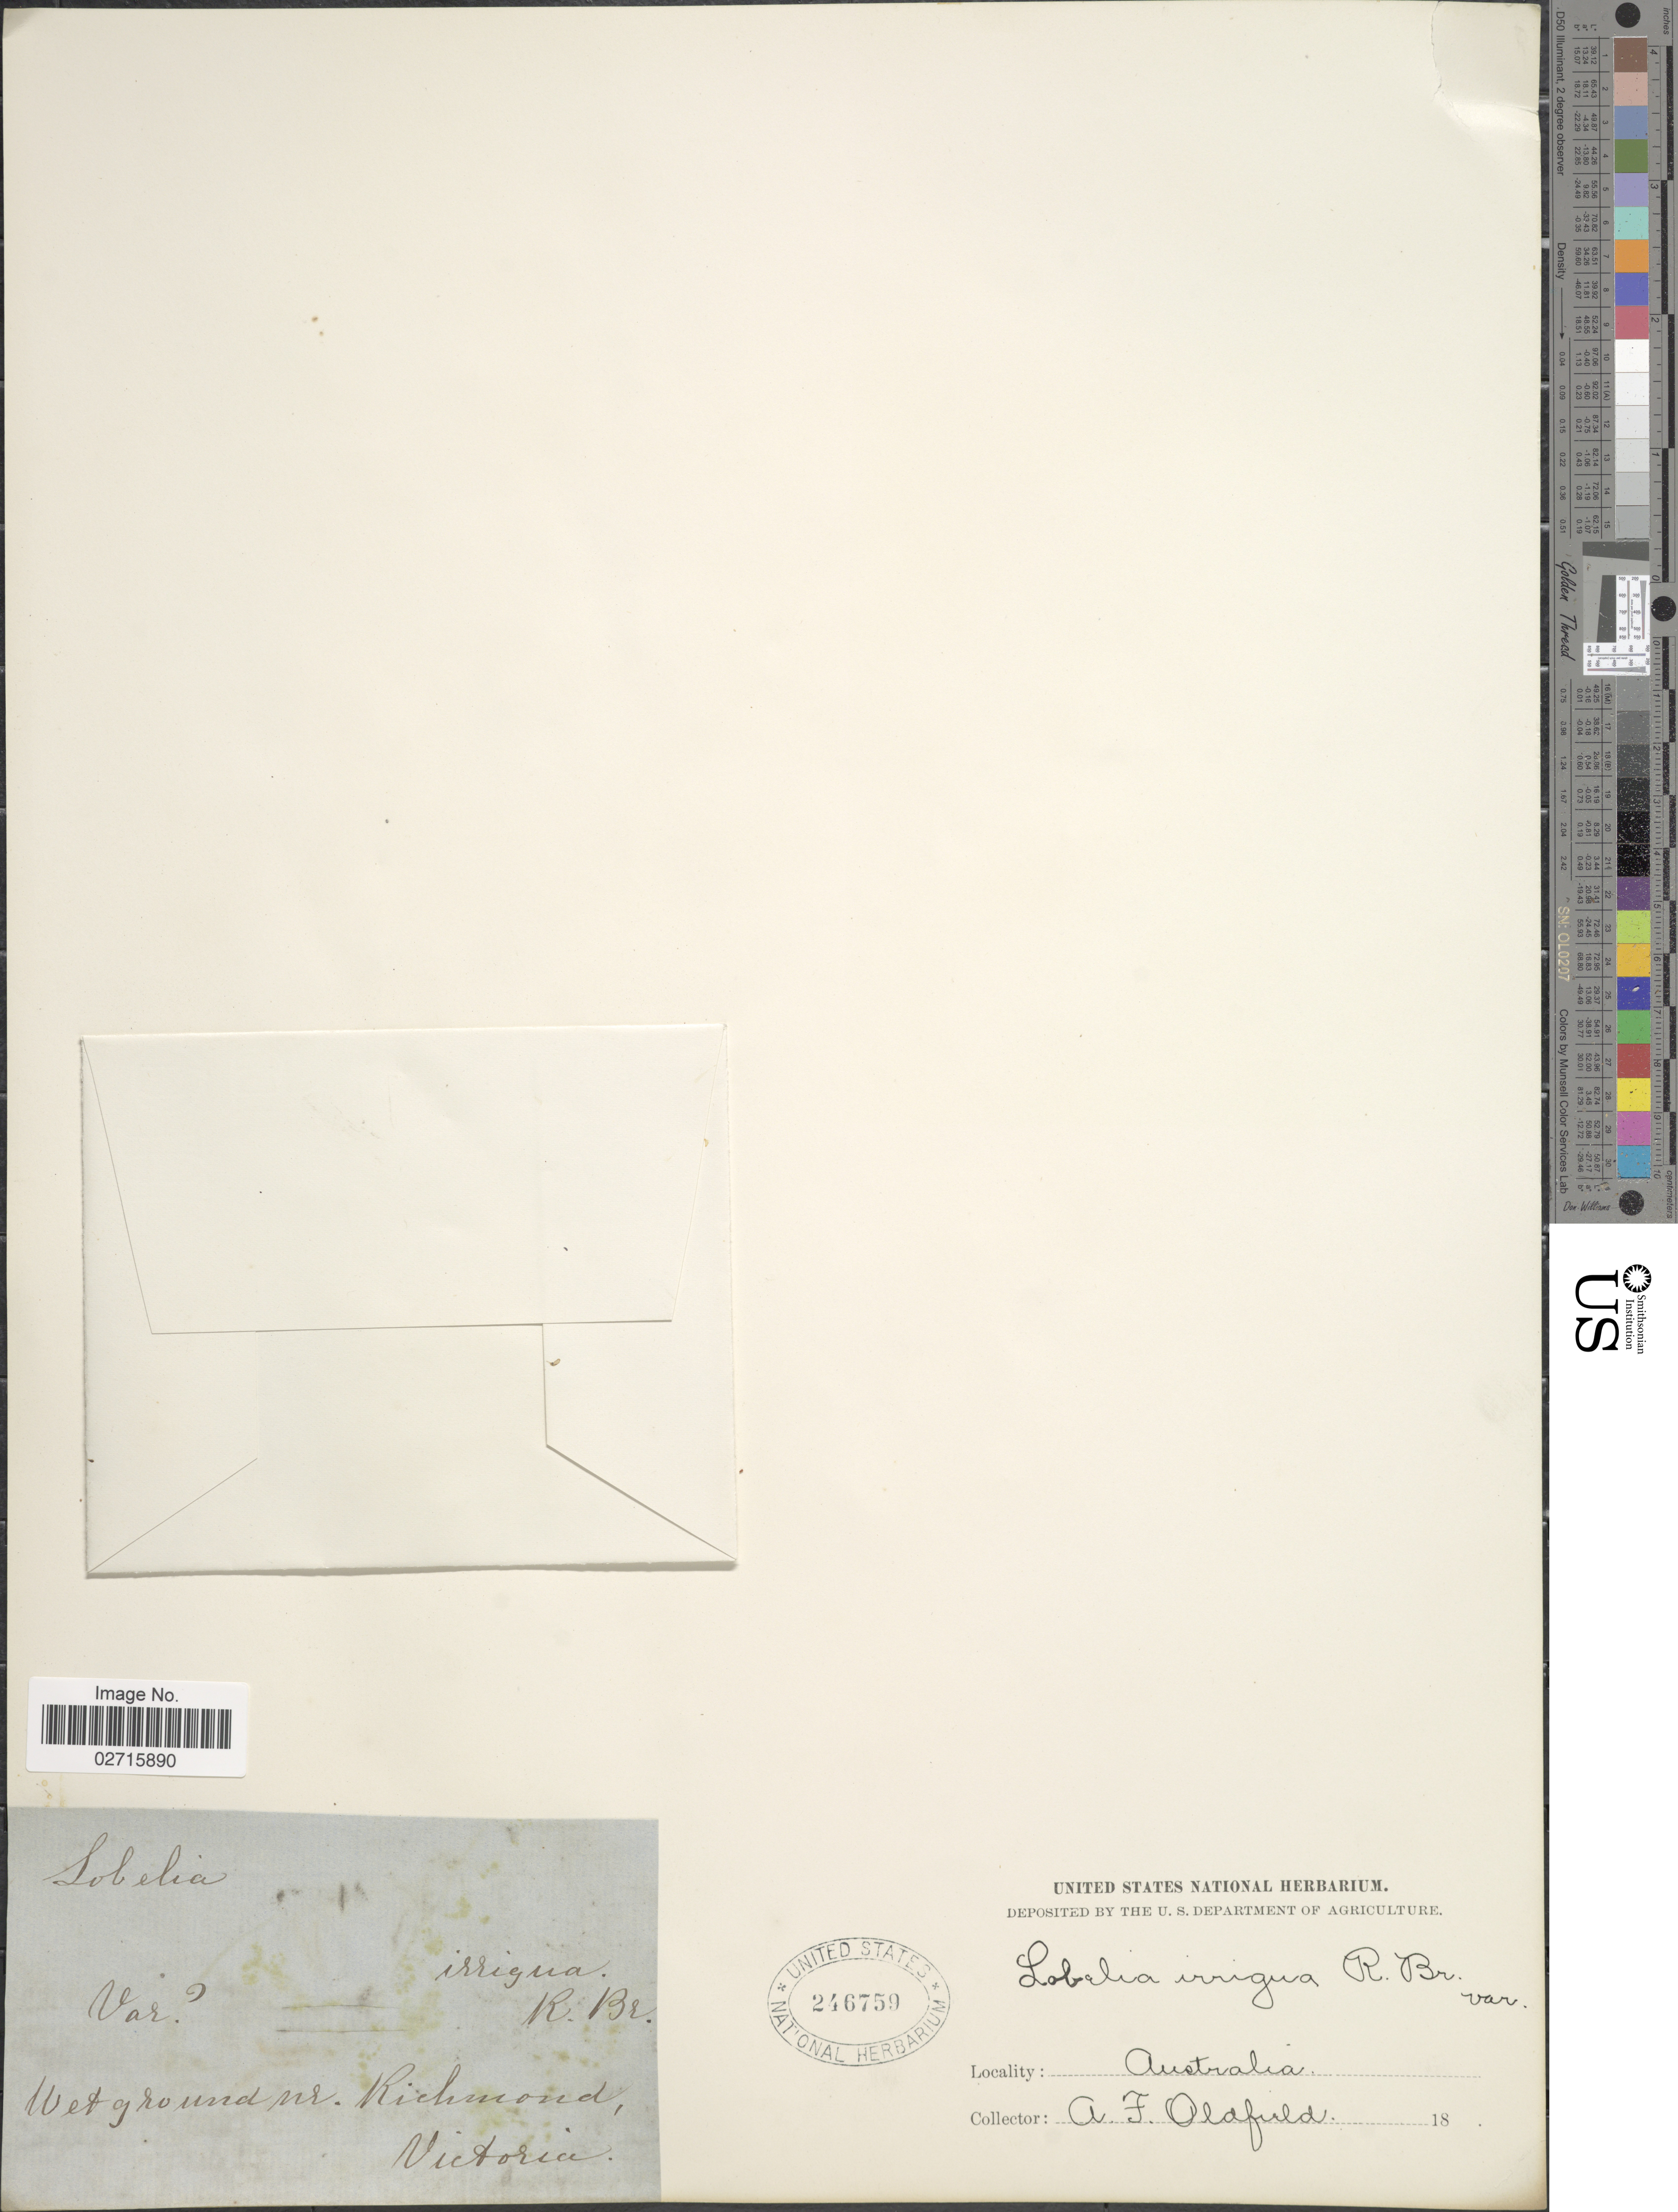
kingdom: Plantae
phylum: Tracheophyta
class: Magnoliopsida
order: Asterales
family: Campanulaceae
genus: Lobelia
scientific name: Lobelia irrigua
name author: R. Br.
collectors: A. Oldfield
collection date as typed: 18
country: Australia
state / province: Victoria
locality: Wet ground nr. Richmond. Victoria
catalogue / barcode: US 246759